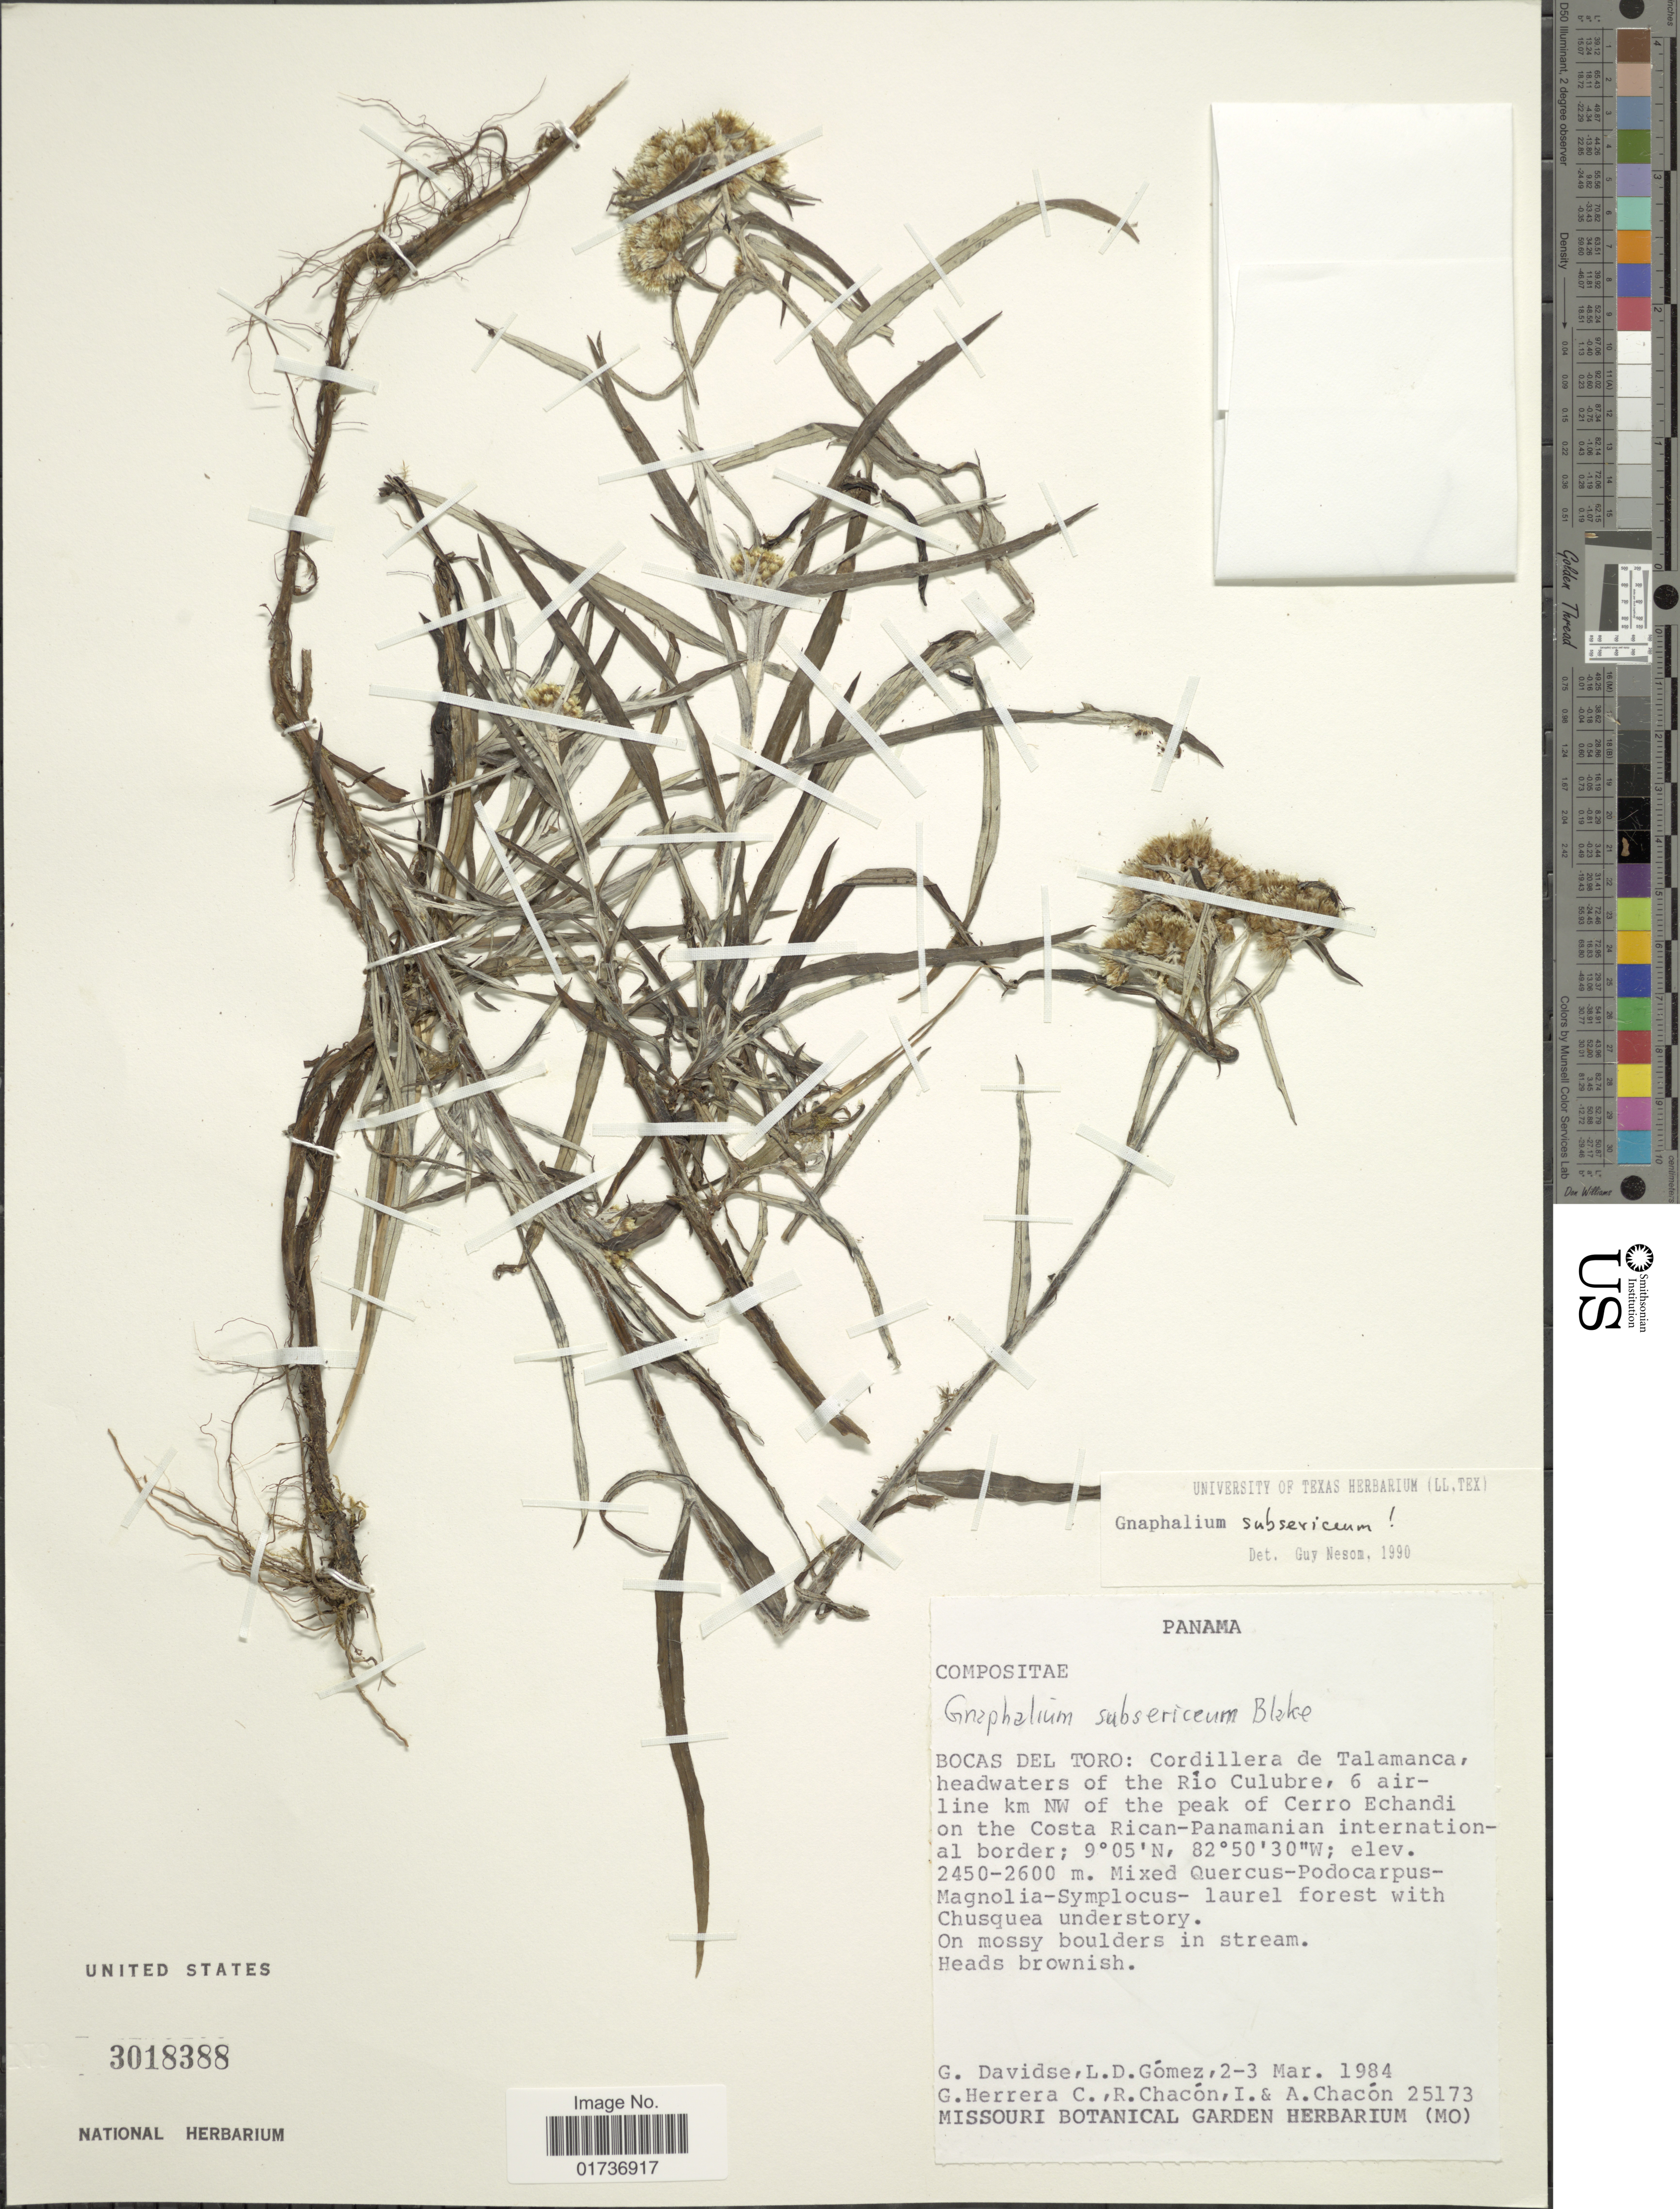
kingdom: Plantae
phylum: Tracheophyta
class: Magnoliopsida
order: Asterales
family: Asteraceae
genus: Gnaphalium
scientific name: Gnaphalium subsericeum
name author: S.F. Blake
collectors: G. Davidse, L. Gomez, G. Herrera, R. Chacón & et al.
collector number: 25173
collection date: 1984-03-02/1984-03-03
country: Panama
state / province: Bocas del Toro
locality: Cordillera de Talamanca, headwaters of the Rio Culubre, 6 airline km NW of the peak of Cerro Echandi on the Costa Richan-Panamanian international border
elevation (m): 2450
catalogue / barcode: US 3018388